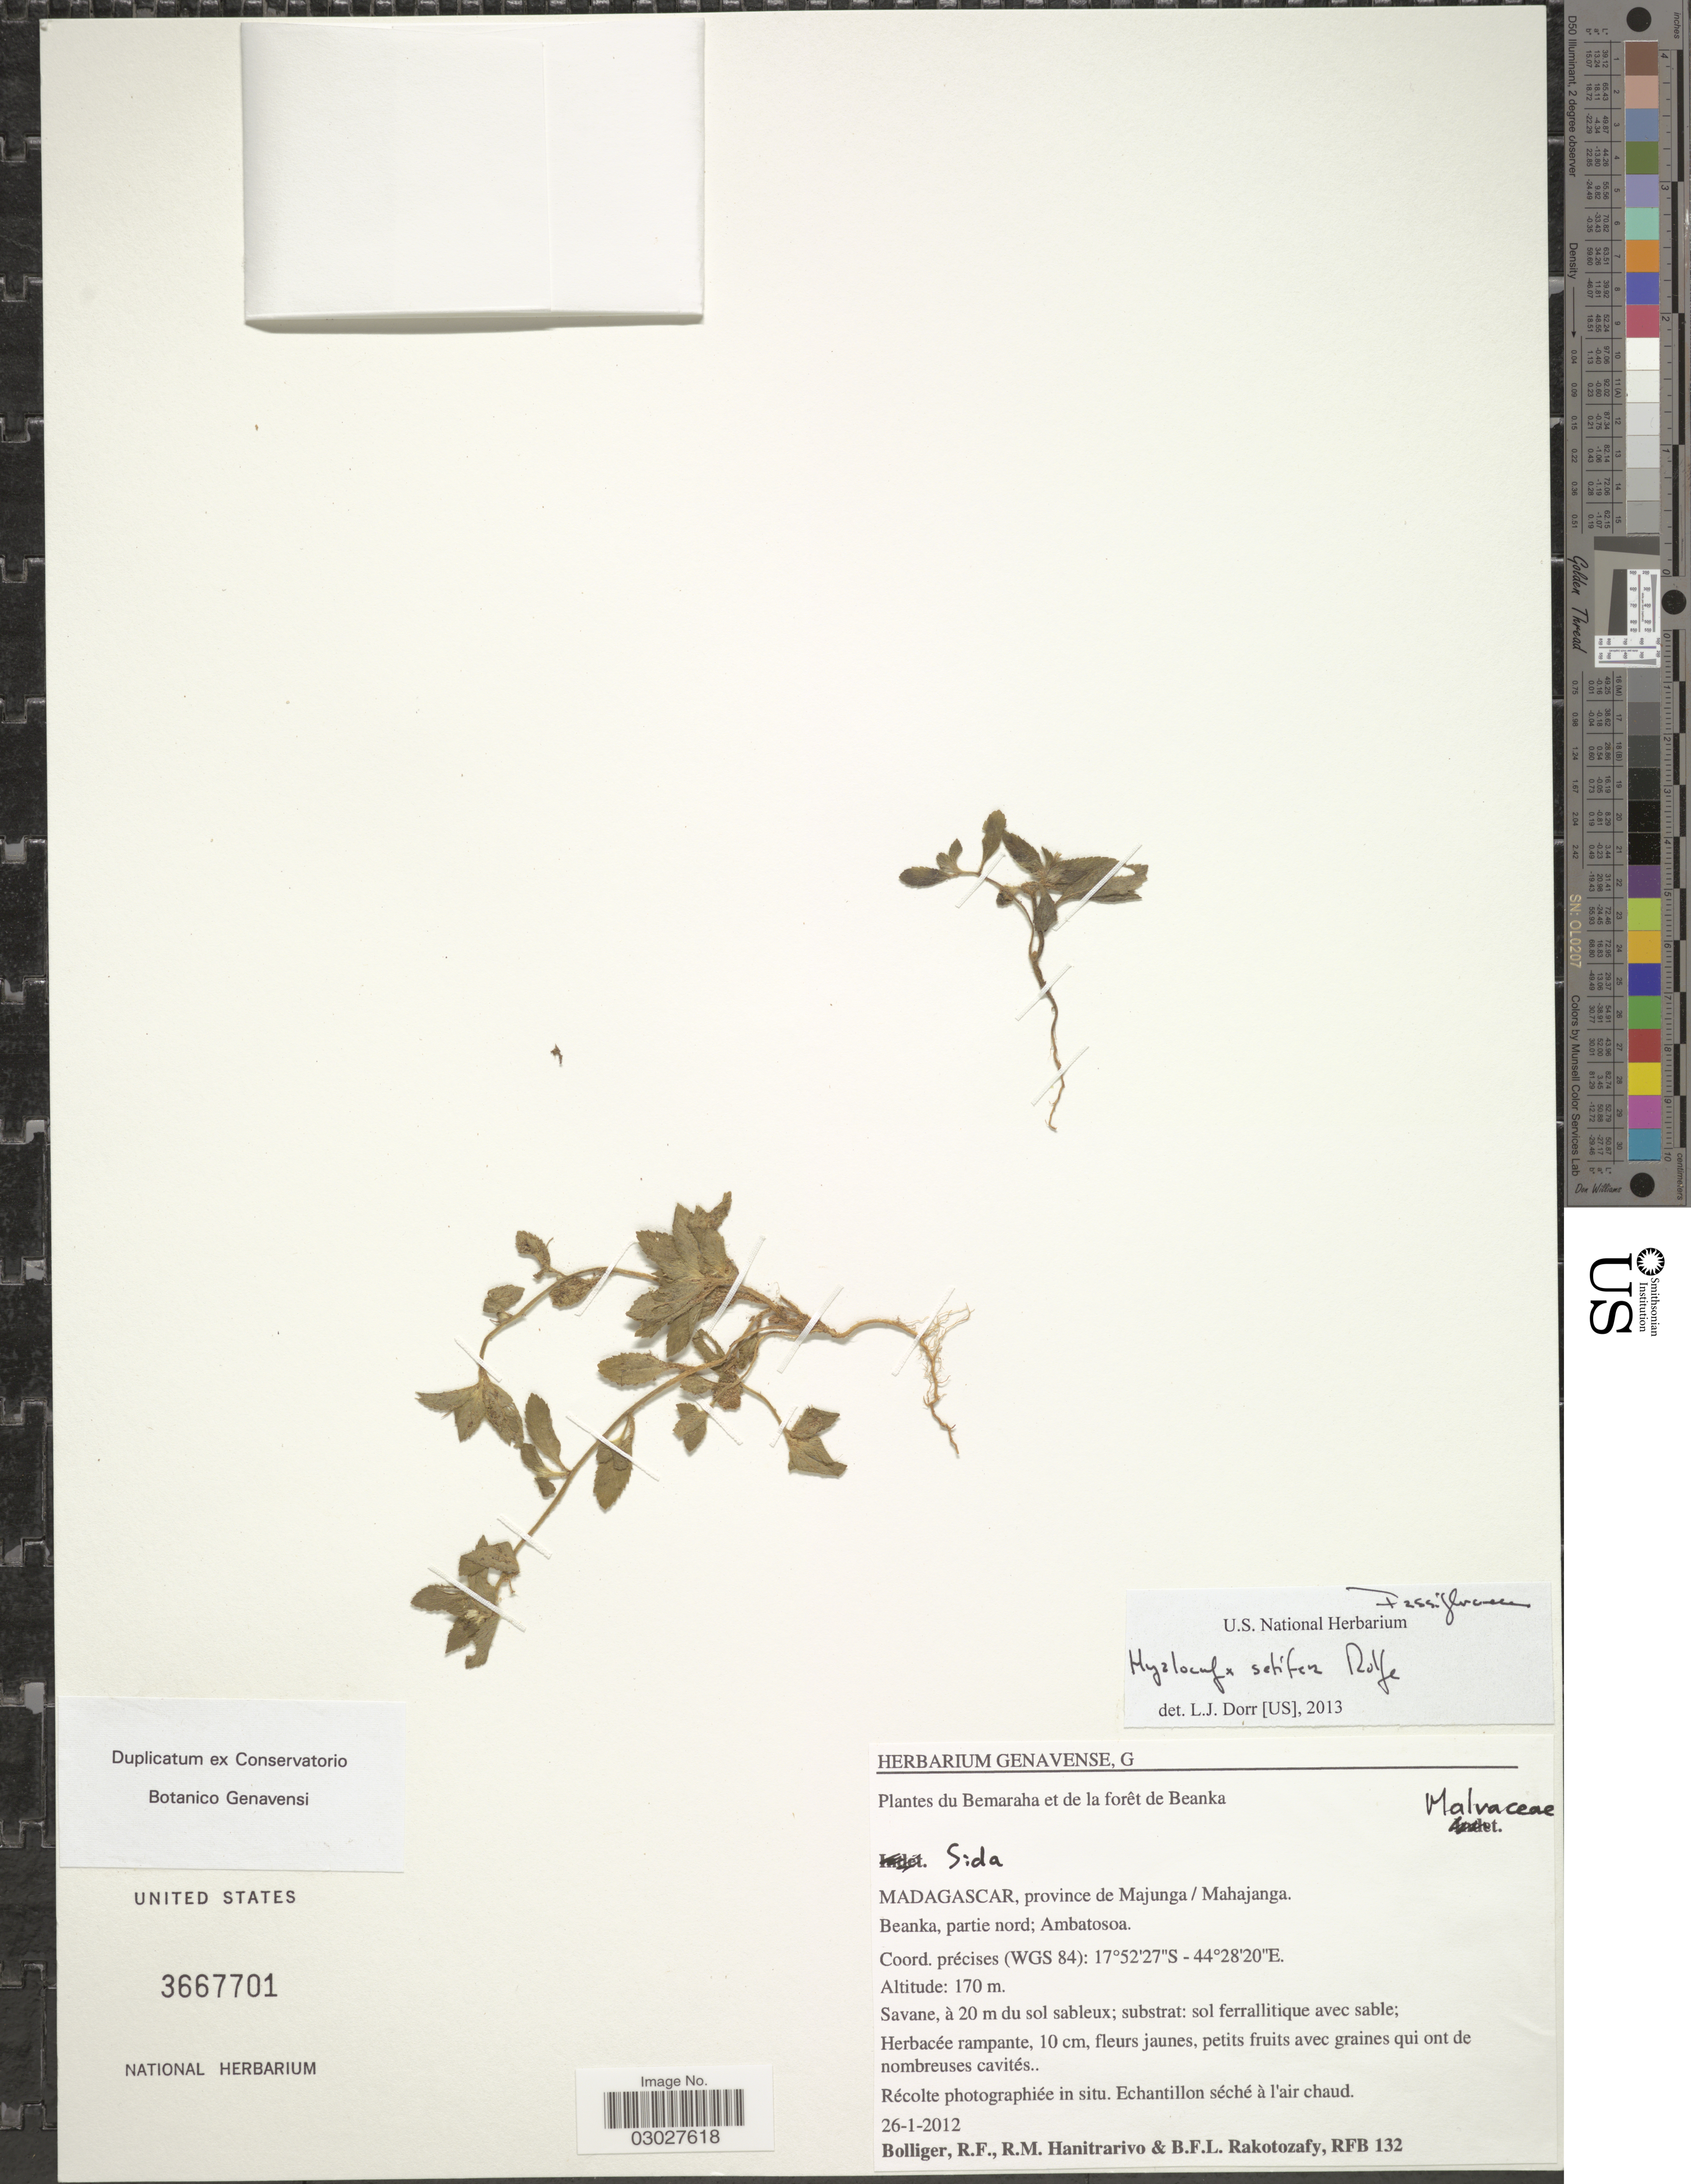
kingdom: Plantae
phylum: Tracheophyta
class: Magnoliopsida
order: Malpighiales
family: Turneraceae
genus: Hyalocalyx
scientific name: Hyalocalyx setifer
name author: Rolfe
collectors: R. Bolliger, R. Hanitrarivo & B. Rakotozafy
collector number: RFB 132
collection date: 2012-01-26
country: Madagascar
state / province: Melaky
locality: Province de Majunga/Mahajanga. Beanka, partie nord: Ambatosoa.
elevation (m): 170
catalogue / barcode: US 3667701